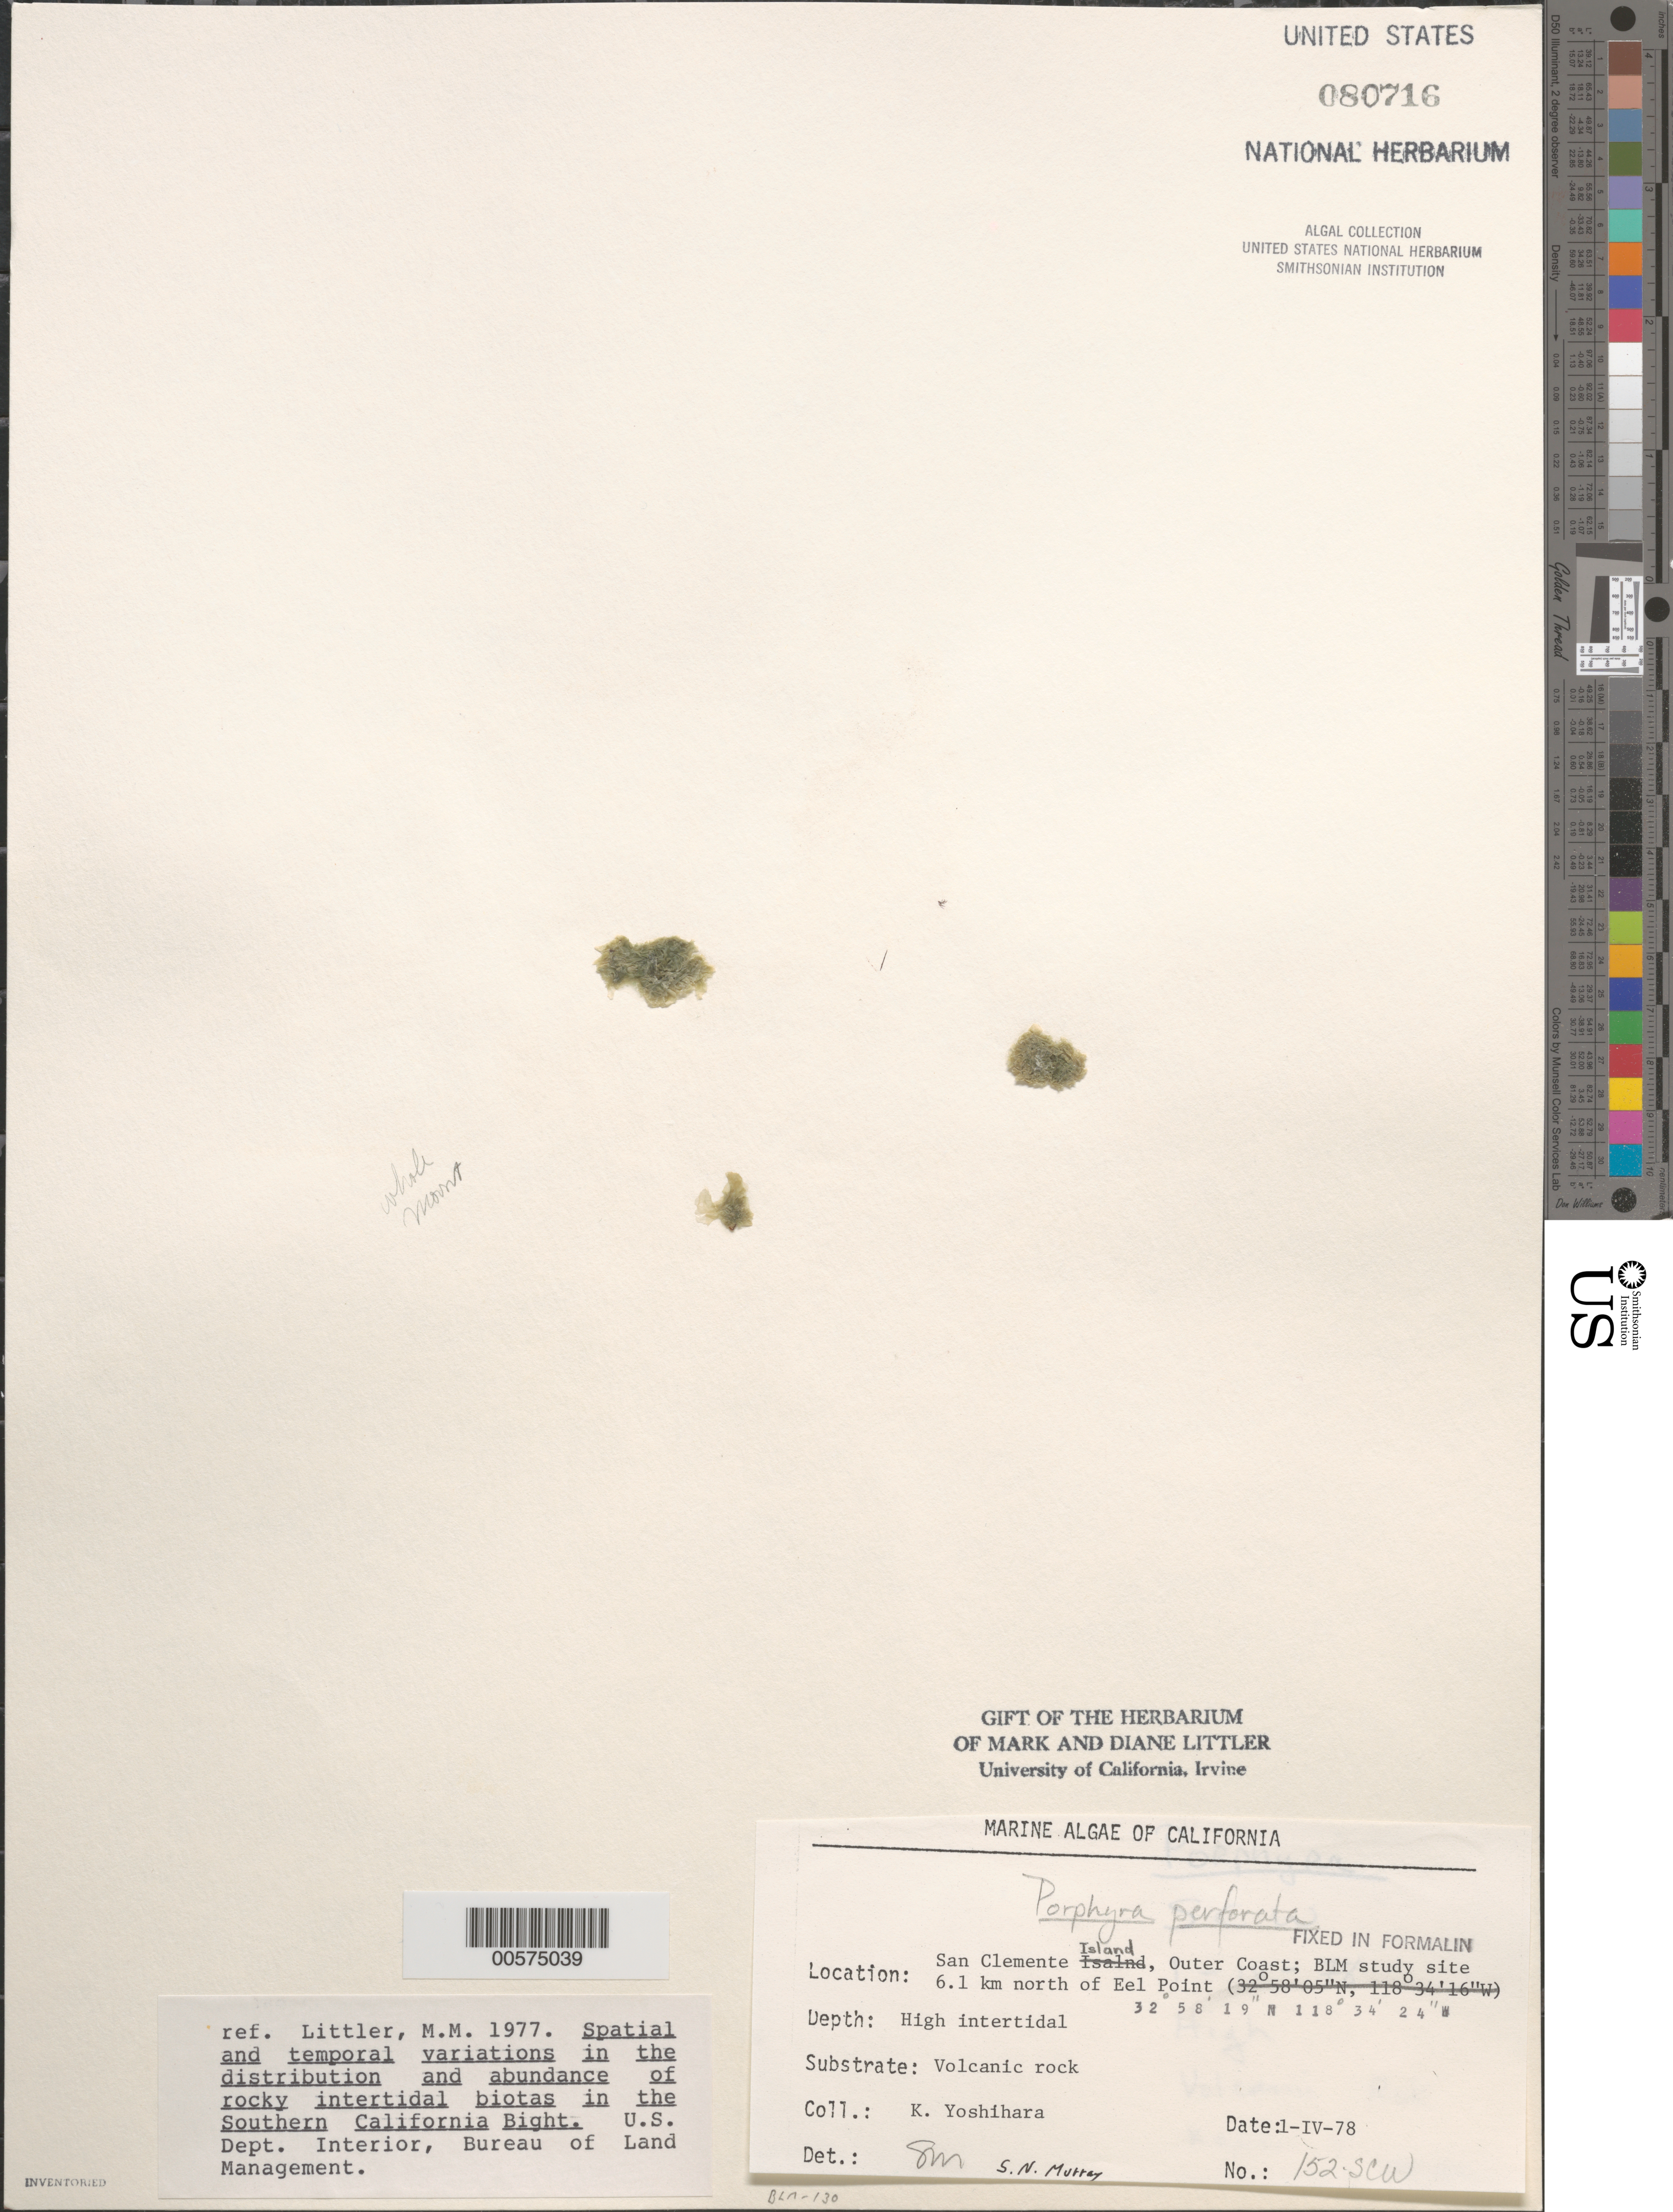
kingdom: Plantae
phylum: Rhodophyta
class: Bangiophyceae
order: Bangiales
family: Bangiaceae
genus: Pyropia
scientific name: Pyropia perforata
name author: (J. Agardh) S.C. Lindstrom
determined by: Algae name updating Project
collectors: K. Yoshihara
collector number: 152-scw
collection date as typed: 01 Apr 1978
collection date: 1978-04-01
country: United States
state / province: California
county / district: Los Angeles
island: San Clemente Island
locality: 6.1 km north of Eel Point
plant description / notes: BLM-SOCALBIGHT Rocky Intertidal Survey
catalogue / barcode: US 80716